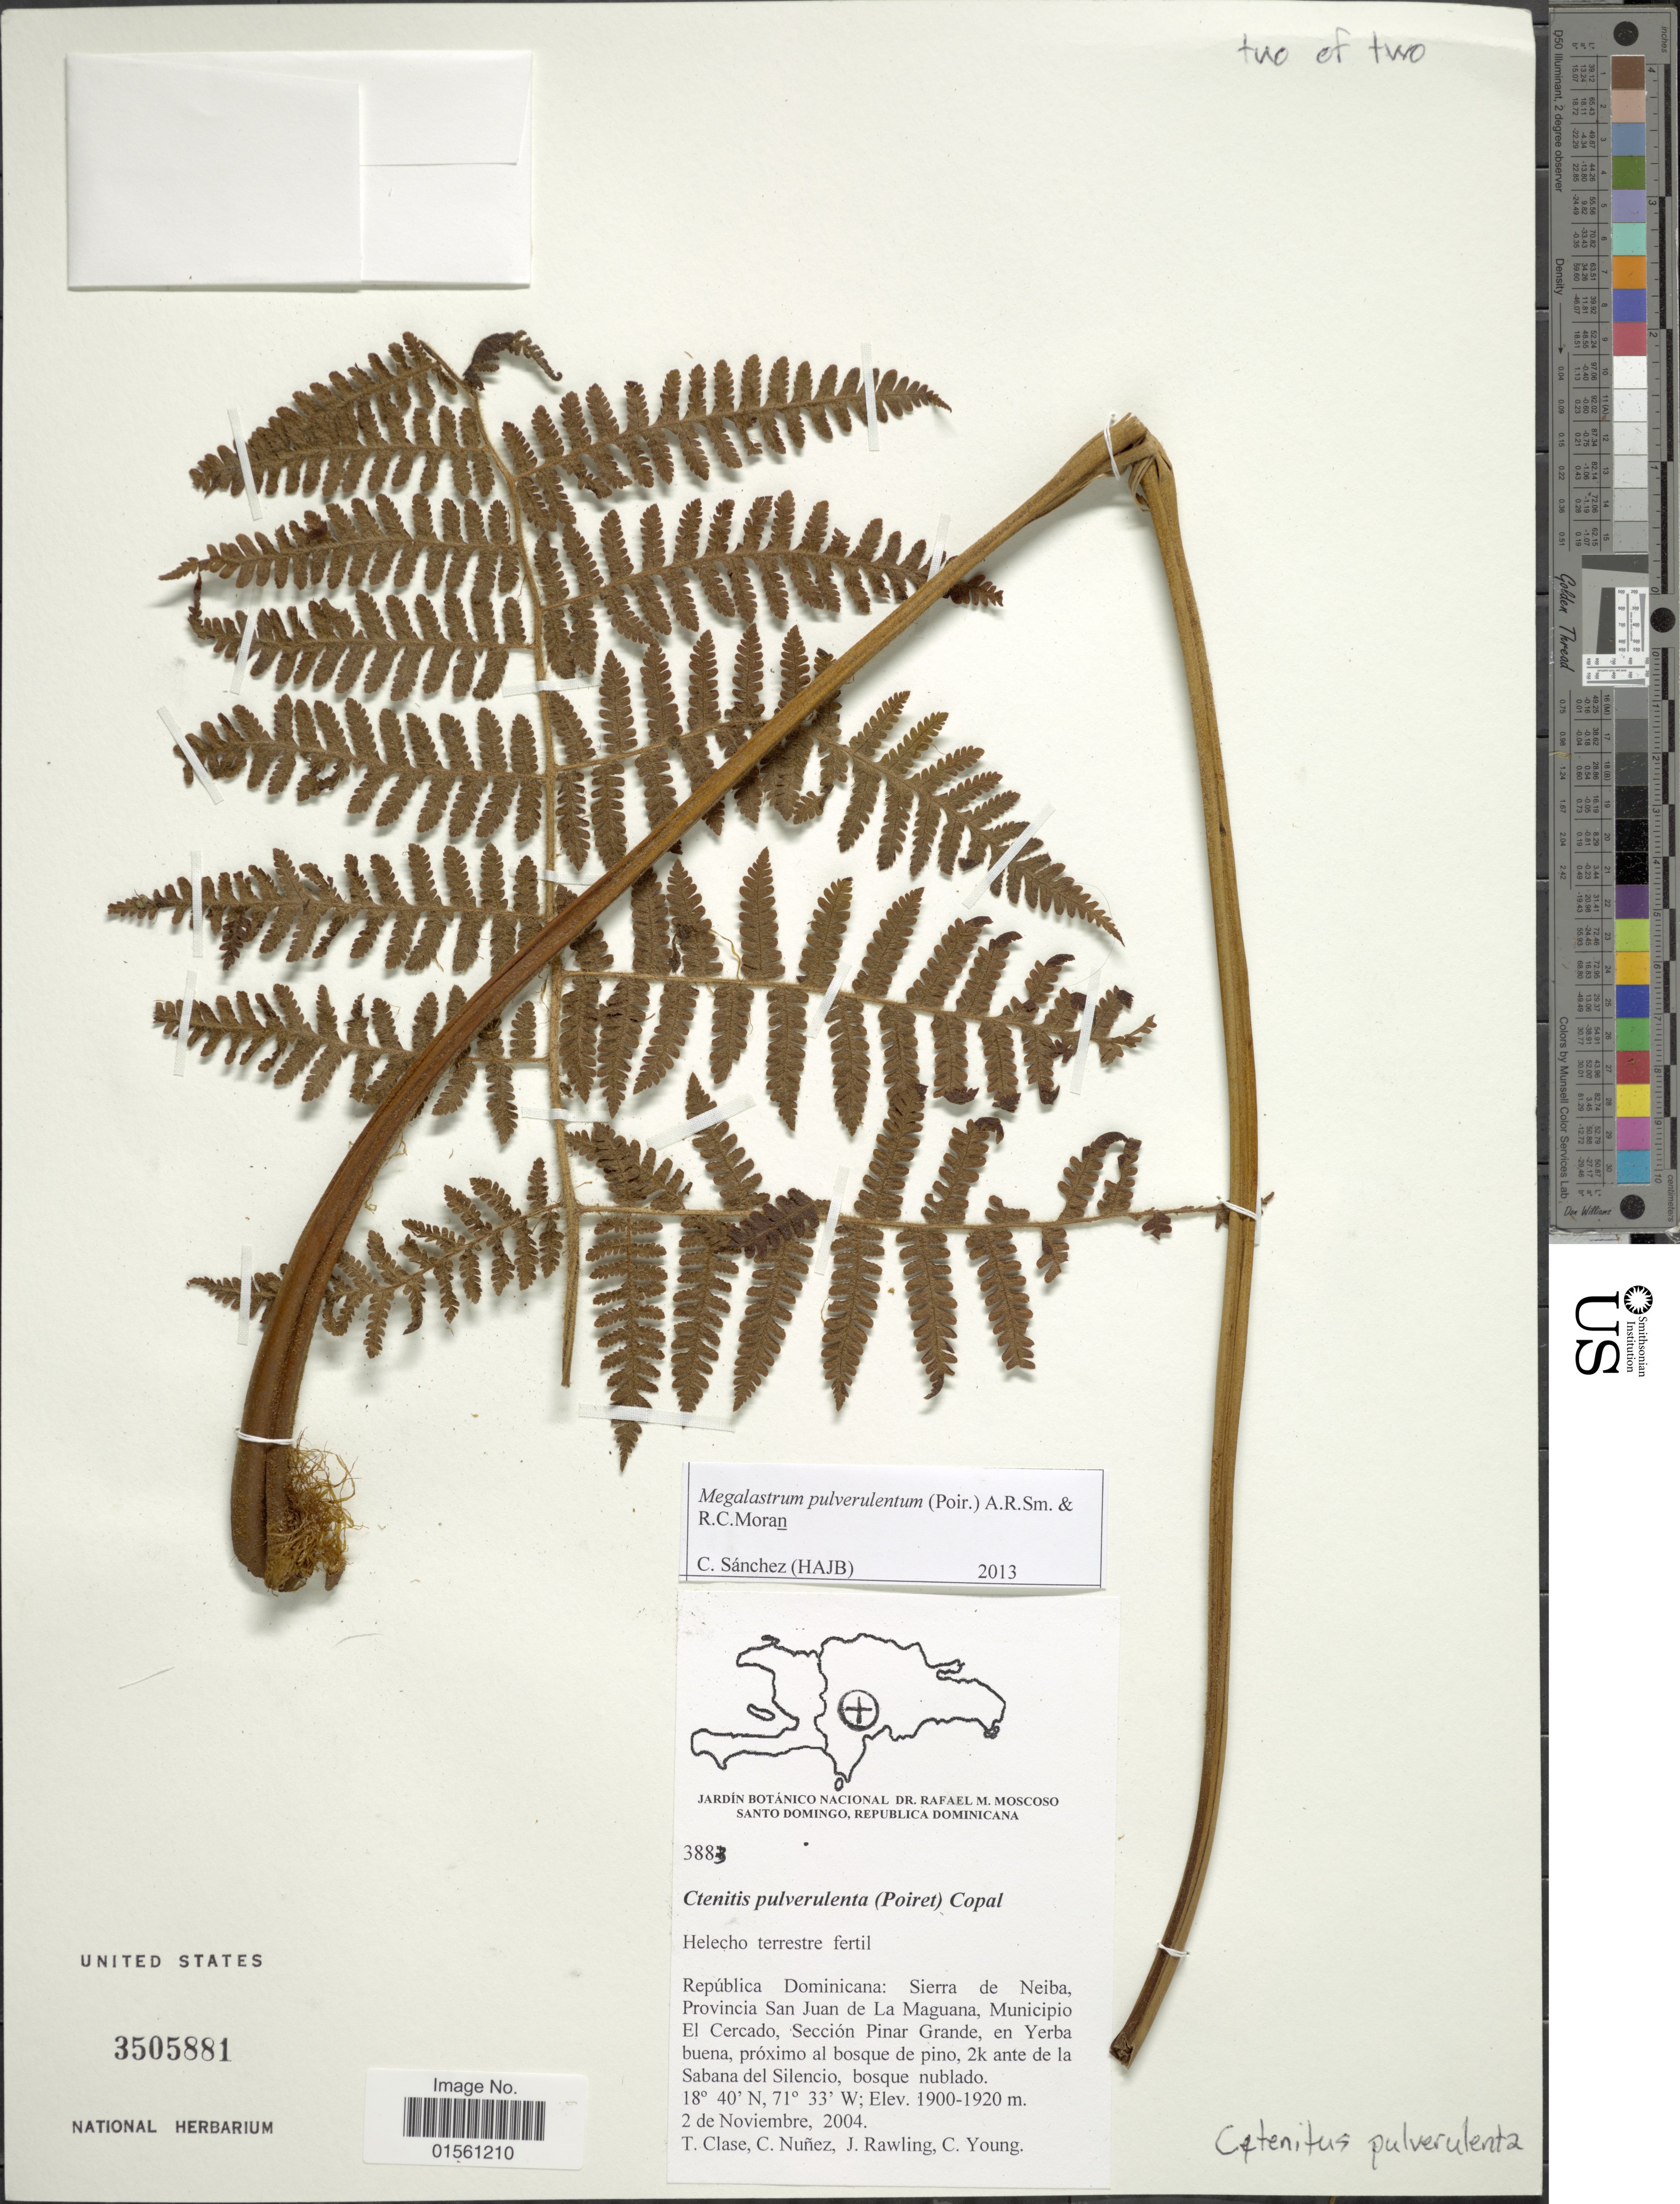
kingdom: Plantae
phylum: Tracheophyta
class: Polypodiopsida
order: Polypodiales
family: Dryopteridaceae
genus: Megalastrum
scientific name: Megalastrum pulverulentum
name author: (Poir.) A.R. Sm. & R.C. Moran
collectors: T. Clase, C. Nunez, J. Rawling & C. Young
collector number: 3883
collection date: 2004-11-02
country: Dominican Republic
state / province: San Juan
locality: Sierra de Neiba Provincia San Juan de La Maguana, Municipio El Cercado, Seccion Pinar Grande, en Yerba buena, proximo al bosque de pino, 2k ante de la Sabana del Silencio, bosque nublado.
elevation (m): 1900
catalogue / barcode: US 3505881